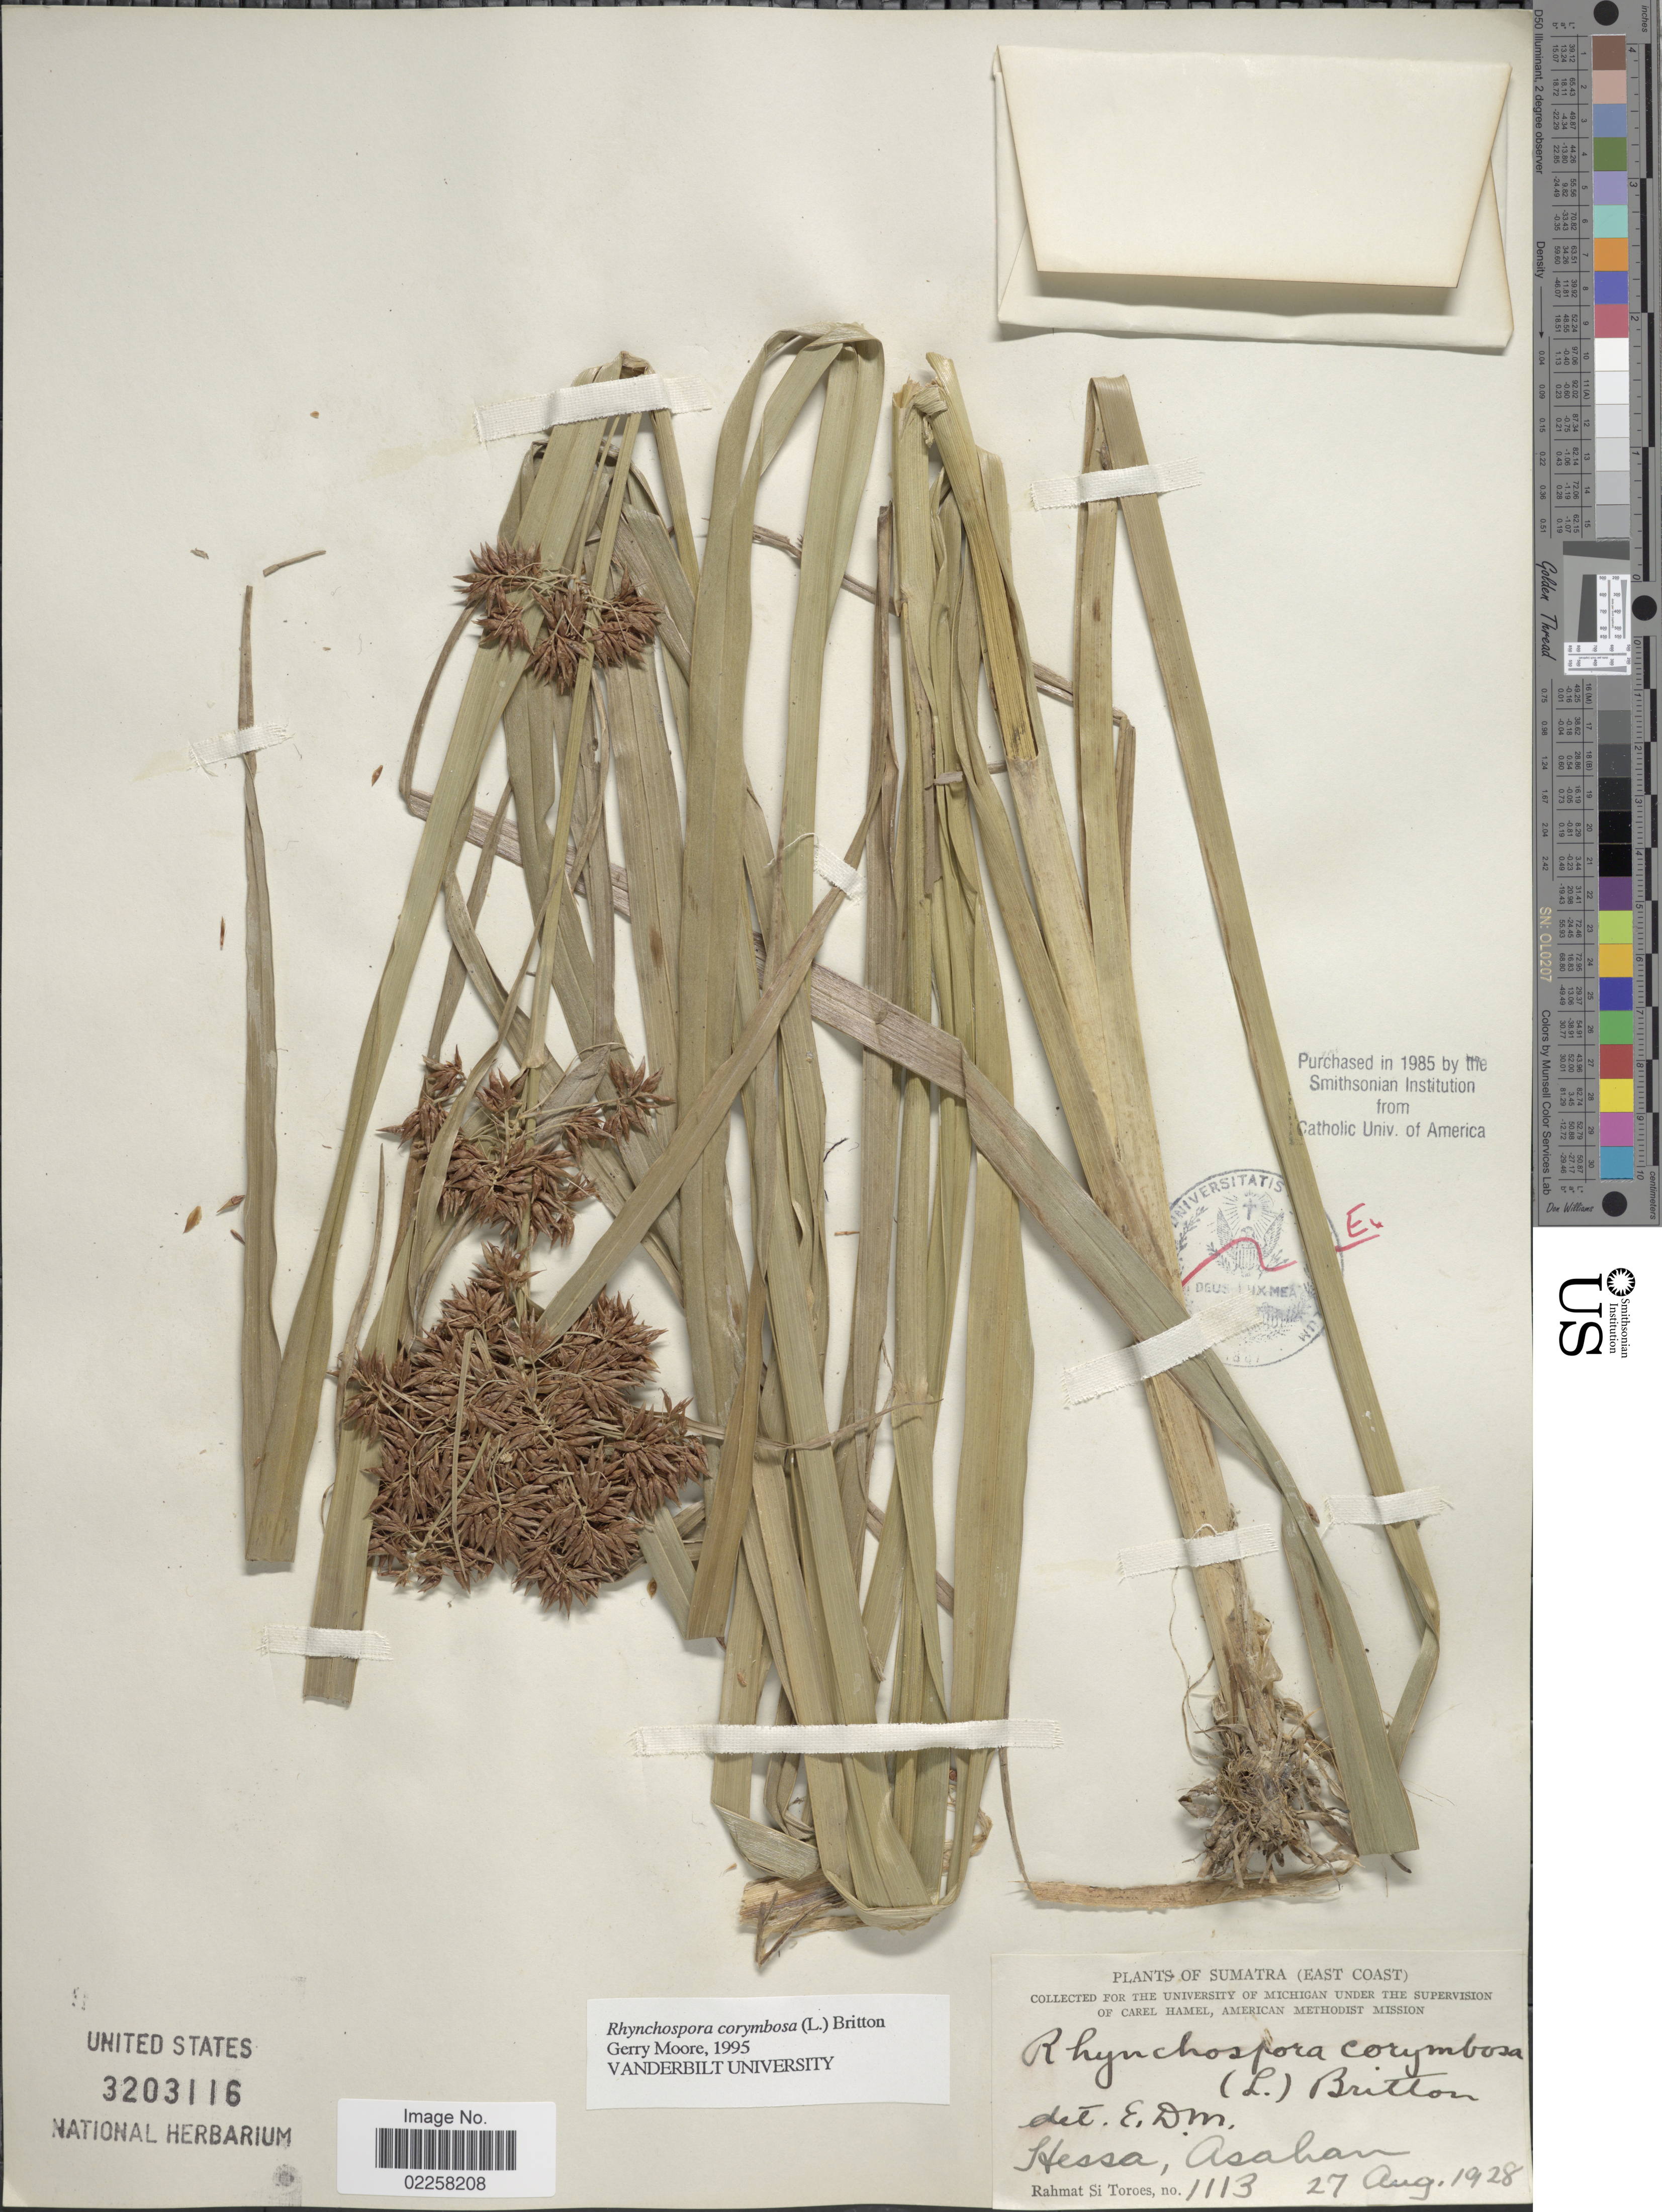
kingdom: Plantae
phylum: Tracheophyta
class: Liliopsida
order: Poales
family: Cyperaceae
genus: Rhynchospora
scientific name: Rhynchospora corymbosa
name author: (L.) Britton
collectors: Rahmat Si Boeea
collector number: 1113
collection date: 1928-08-27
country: Indonesia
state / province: Sumatra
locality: (East Coast). Hessa, Asahan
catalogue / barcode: US 3203116